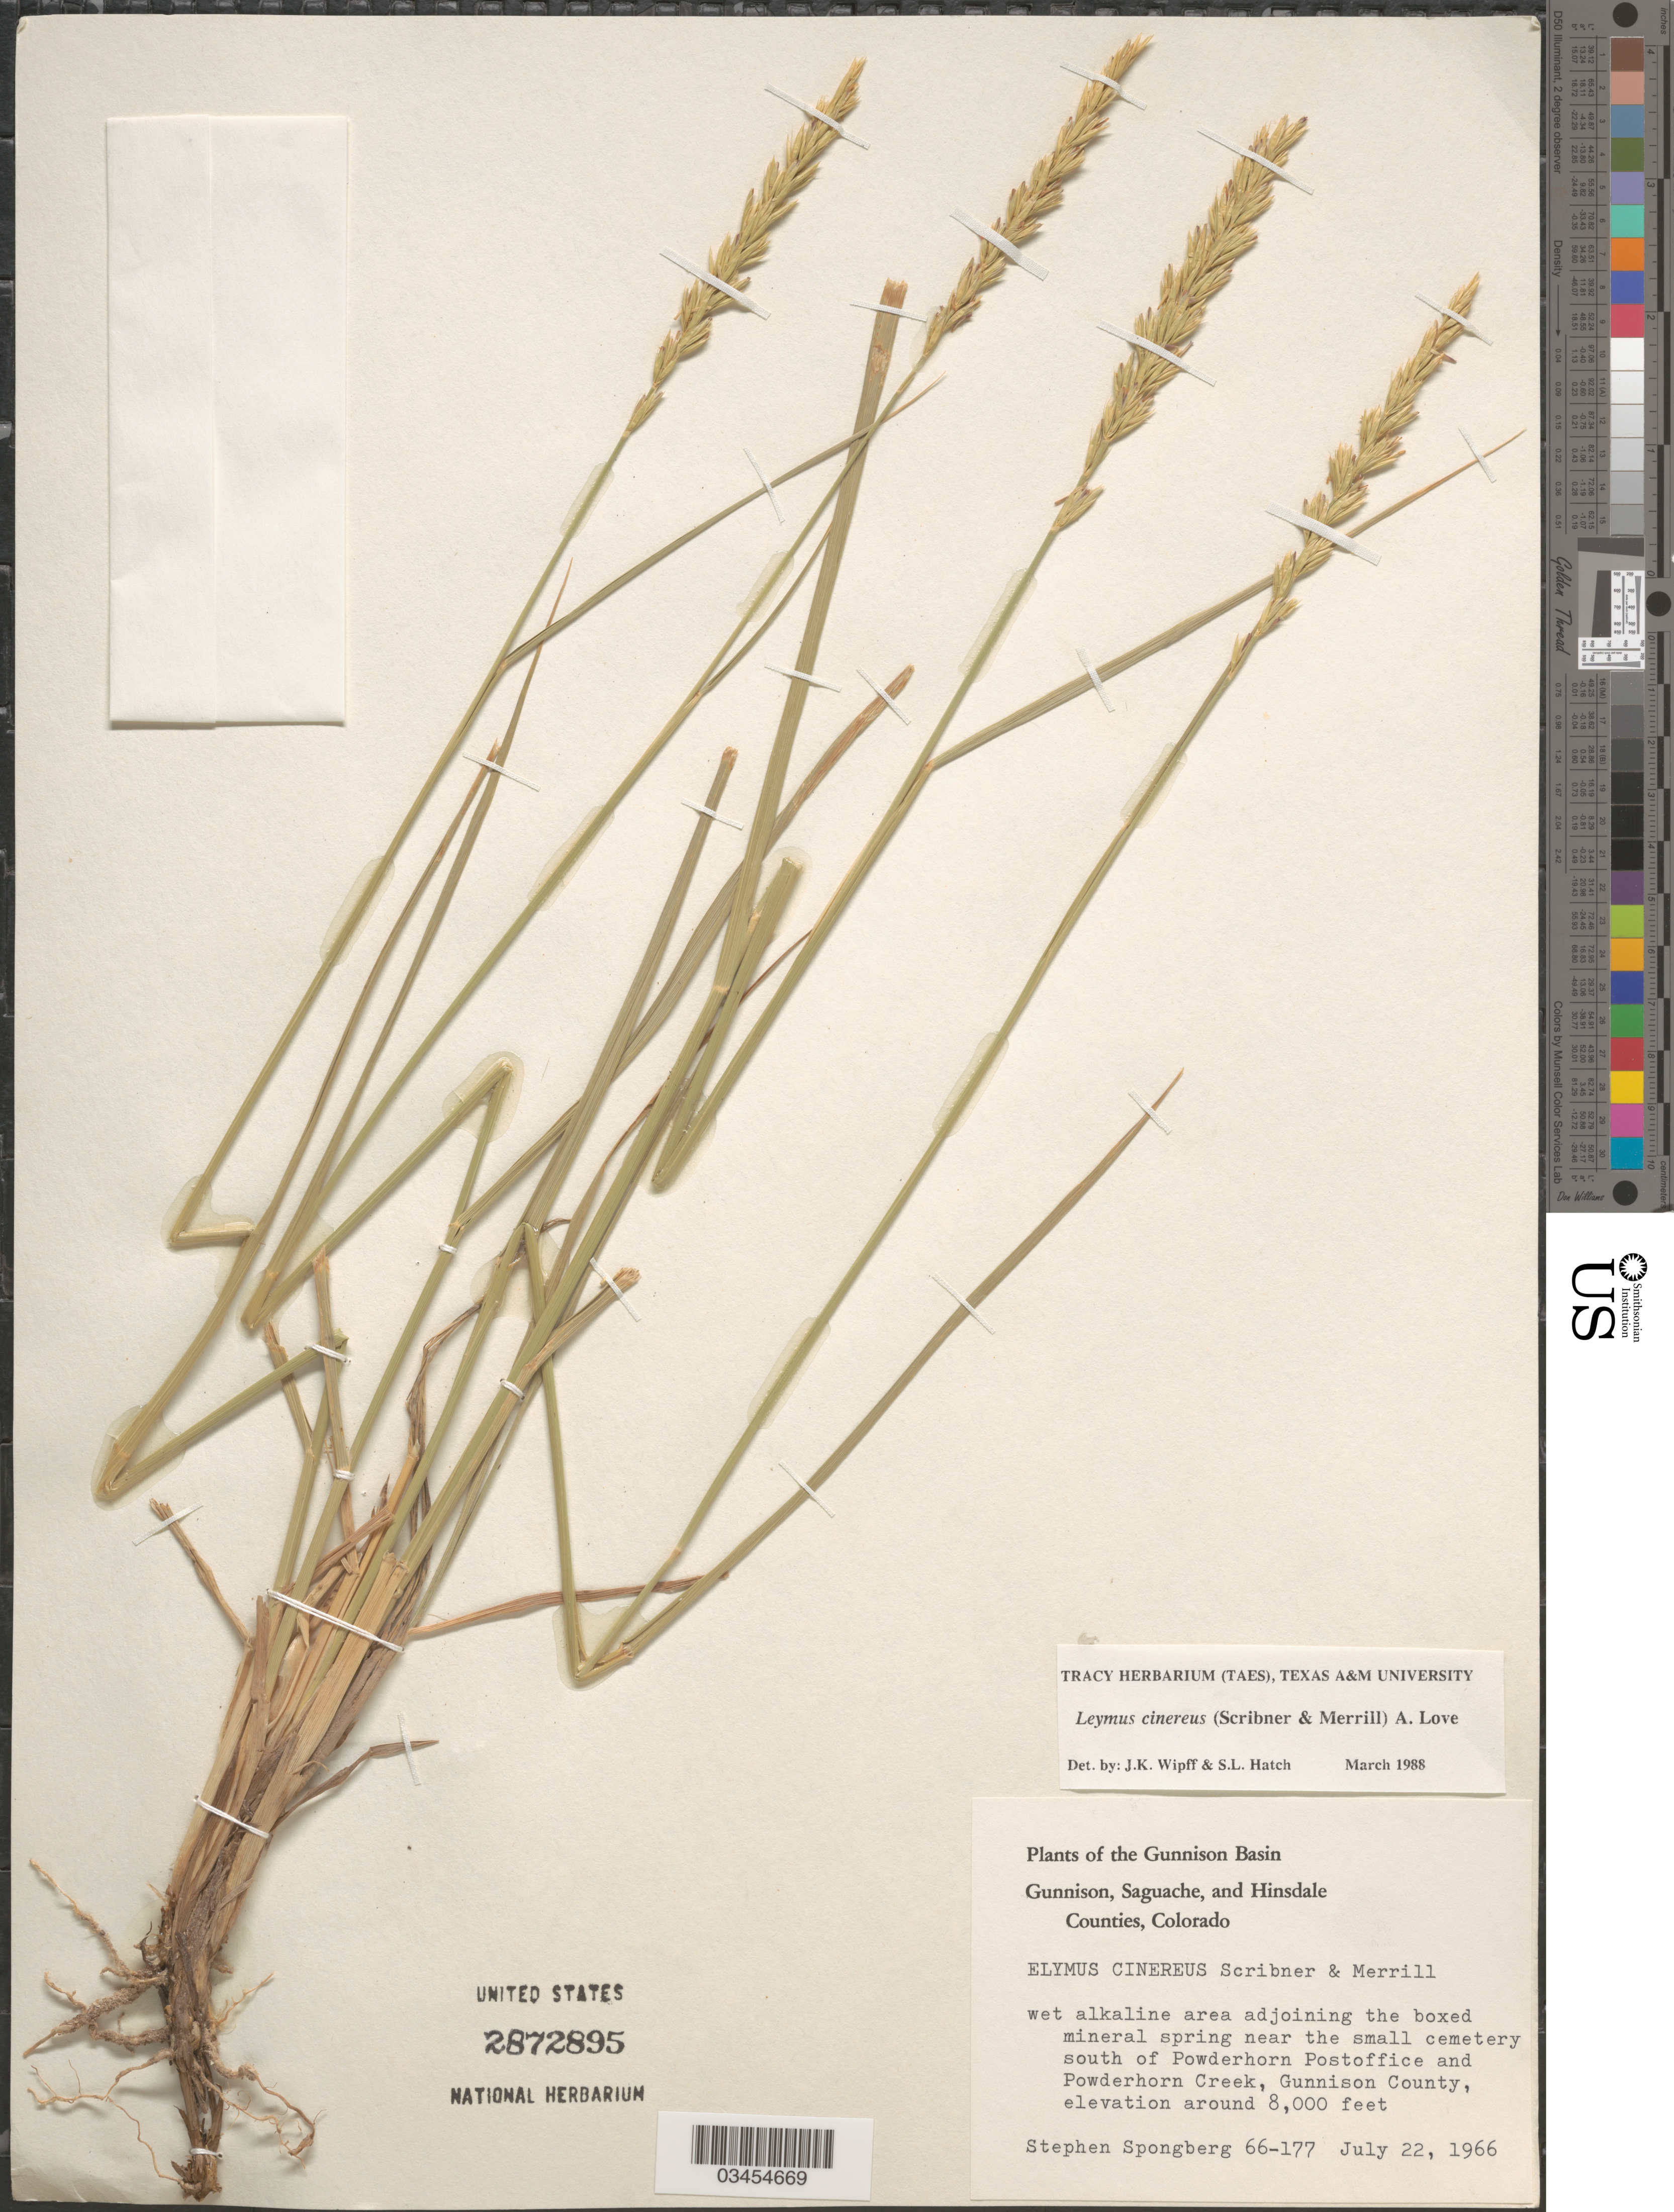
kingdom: Plantae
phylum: Tracheophyta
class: Liliopsida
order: Poales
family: Poaceae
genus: Leymus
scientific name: Leymus cinereus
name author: (Scribn. & Merr.) Á. Löve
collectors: S. A.Spongberg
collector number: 66-177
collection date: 1966-07-22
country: United States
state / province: Colorado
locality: The Gunnison Basin. Wet alkaline area adjoining the boxed mineral spring near the small cemetery south of Powderhorn Postoffice and Powderhorn Creek, Gunnison County.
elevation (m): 2438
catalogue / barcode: US 2872895